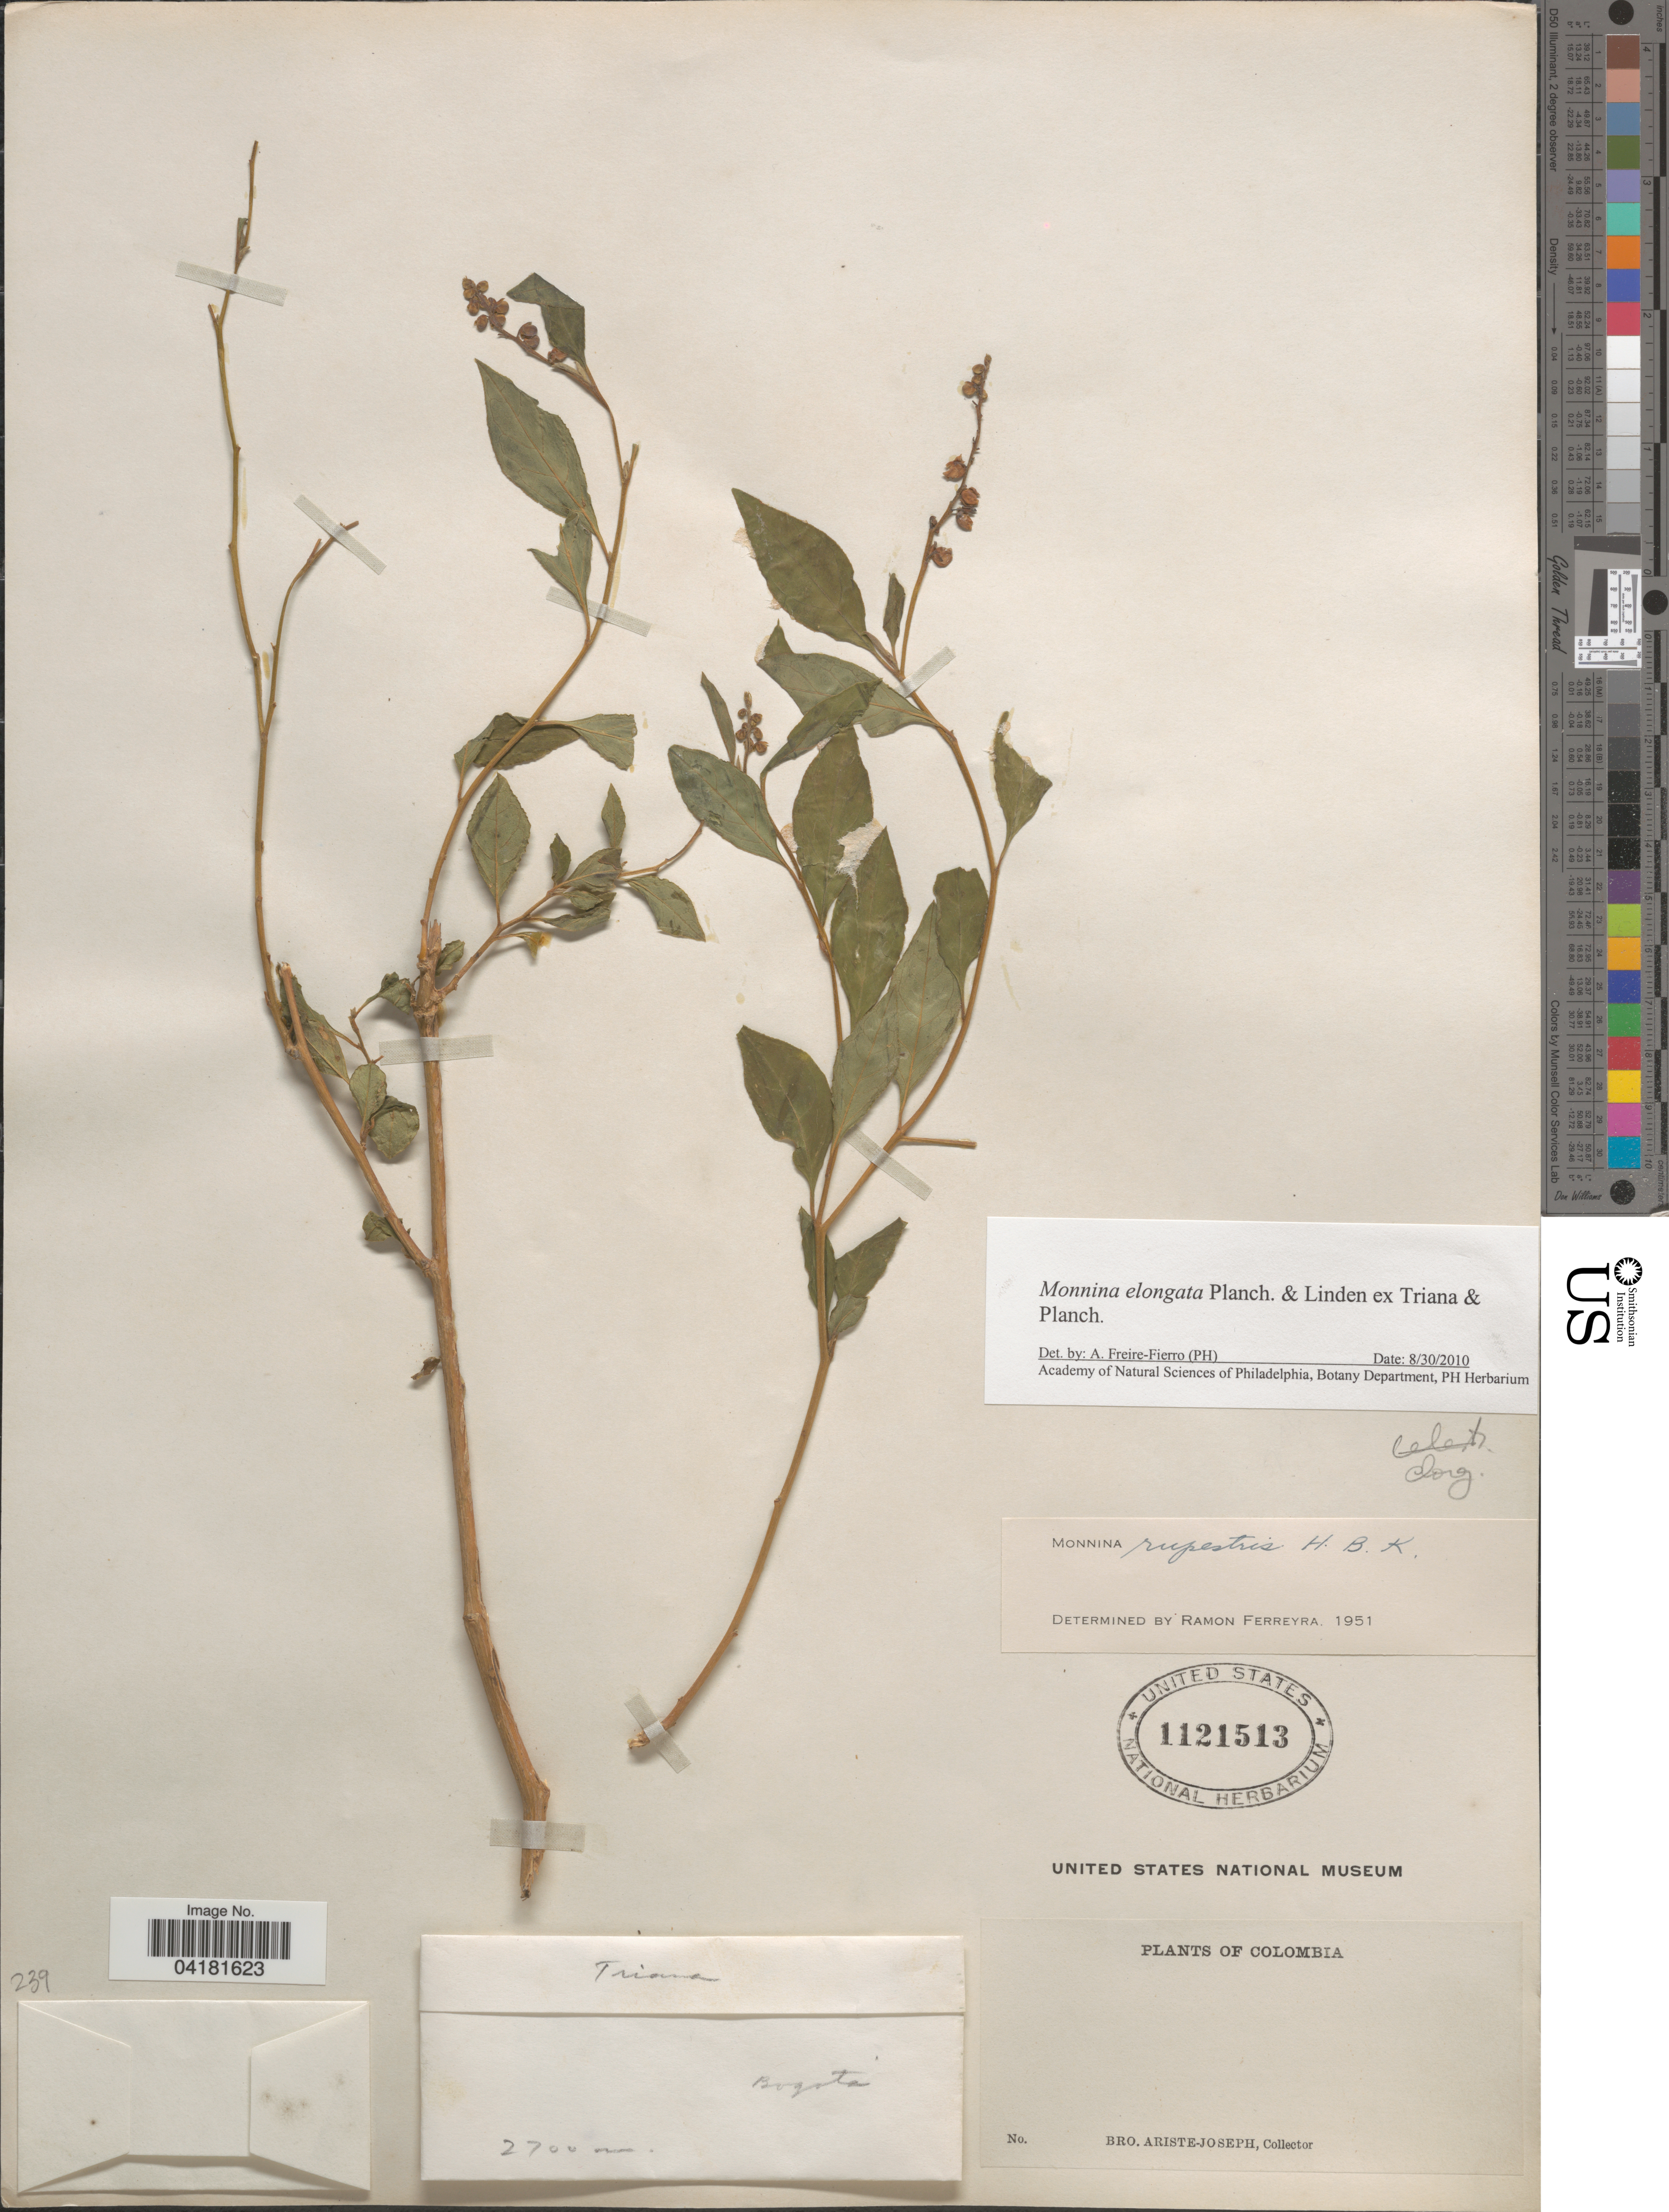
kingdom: Plantae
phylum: Tracheophyta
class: Magnoliopsida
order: Fabales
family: Polygalaceae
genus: Monnina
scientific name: Monnina elongata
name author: Planch. & Linden ex Triana & Planch.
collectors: Bro. Ariste-Joseph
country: Colombia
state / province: Bogota D.C.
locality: Bogota.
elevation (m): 2700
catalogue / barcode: US 1121513